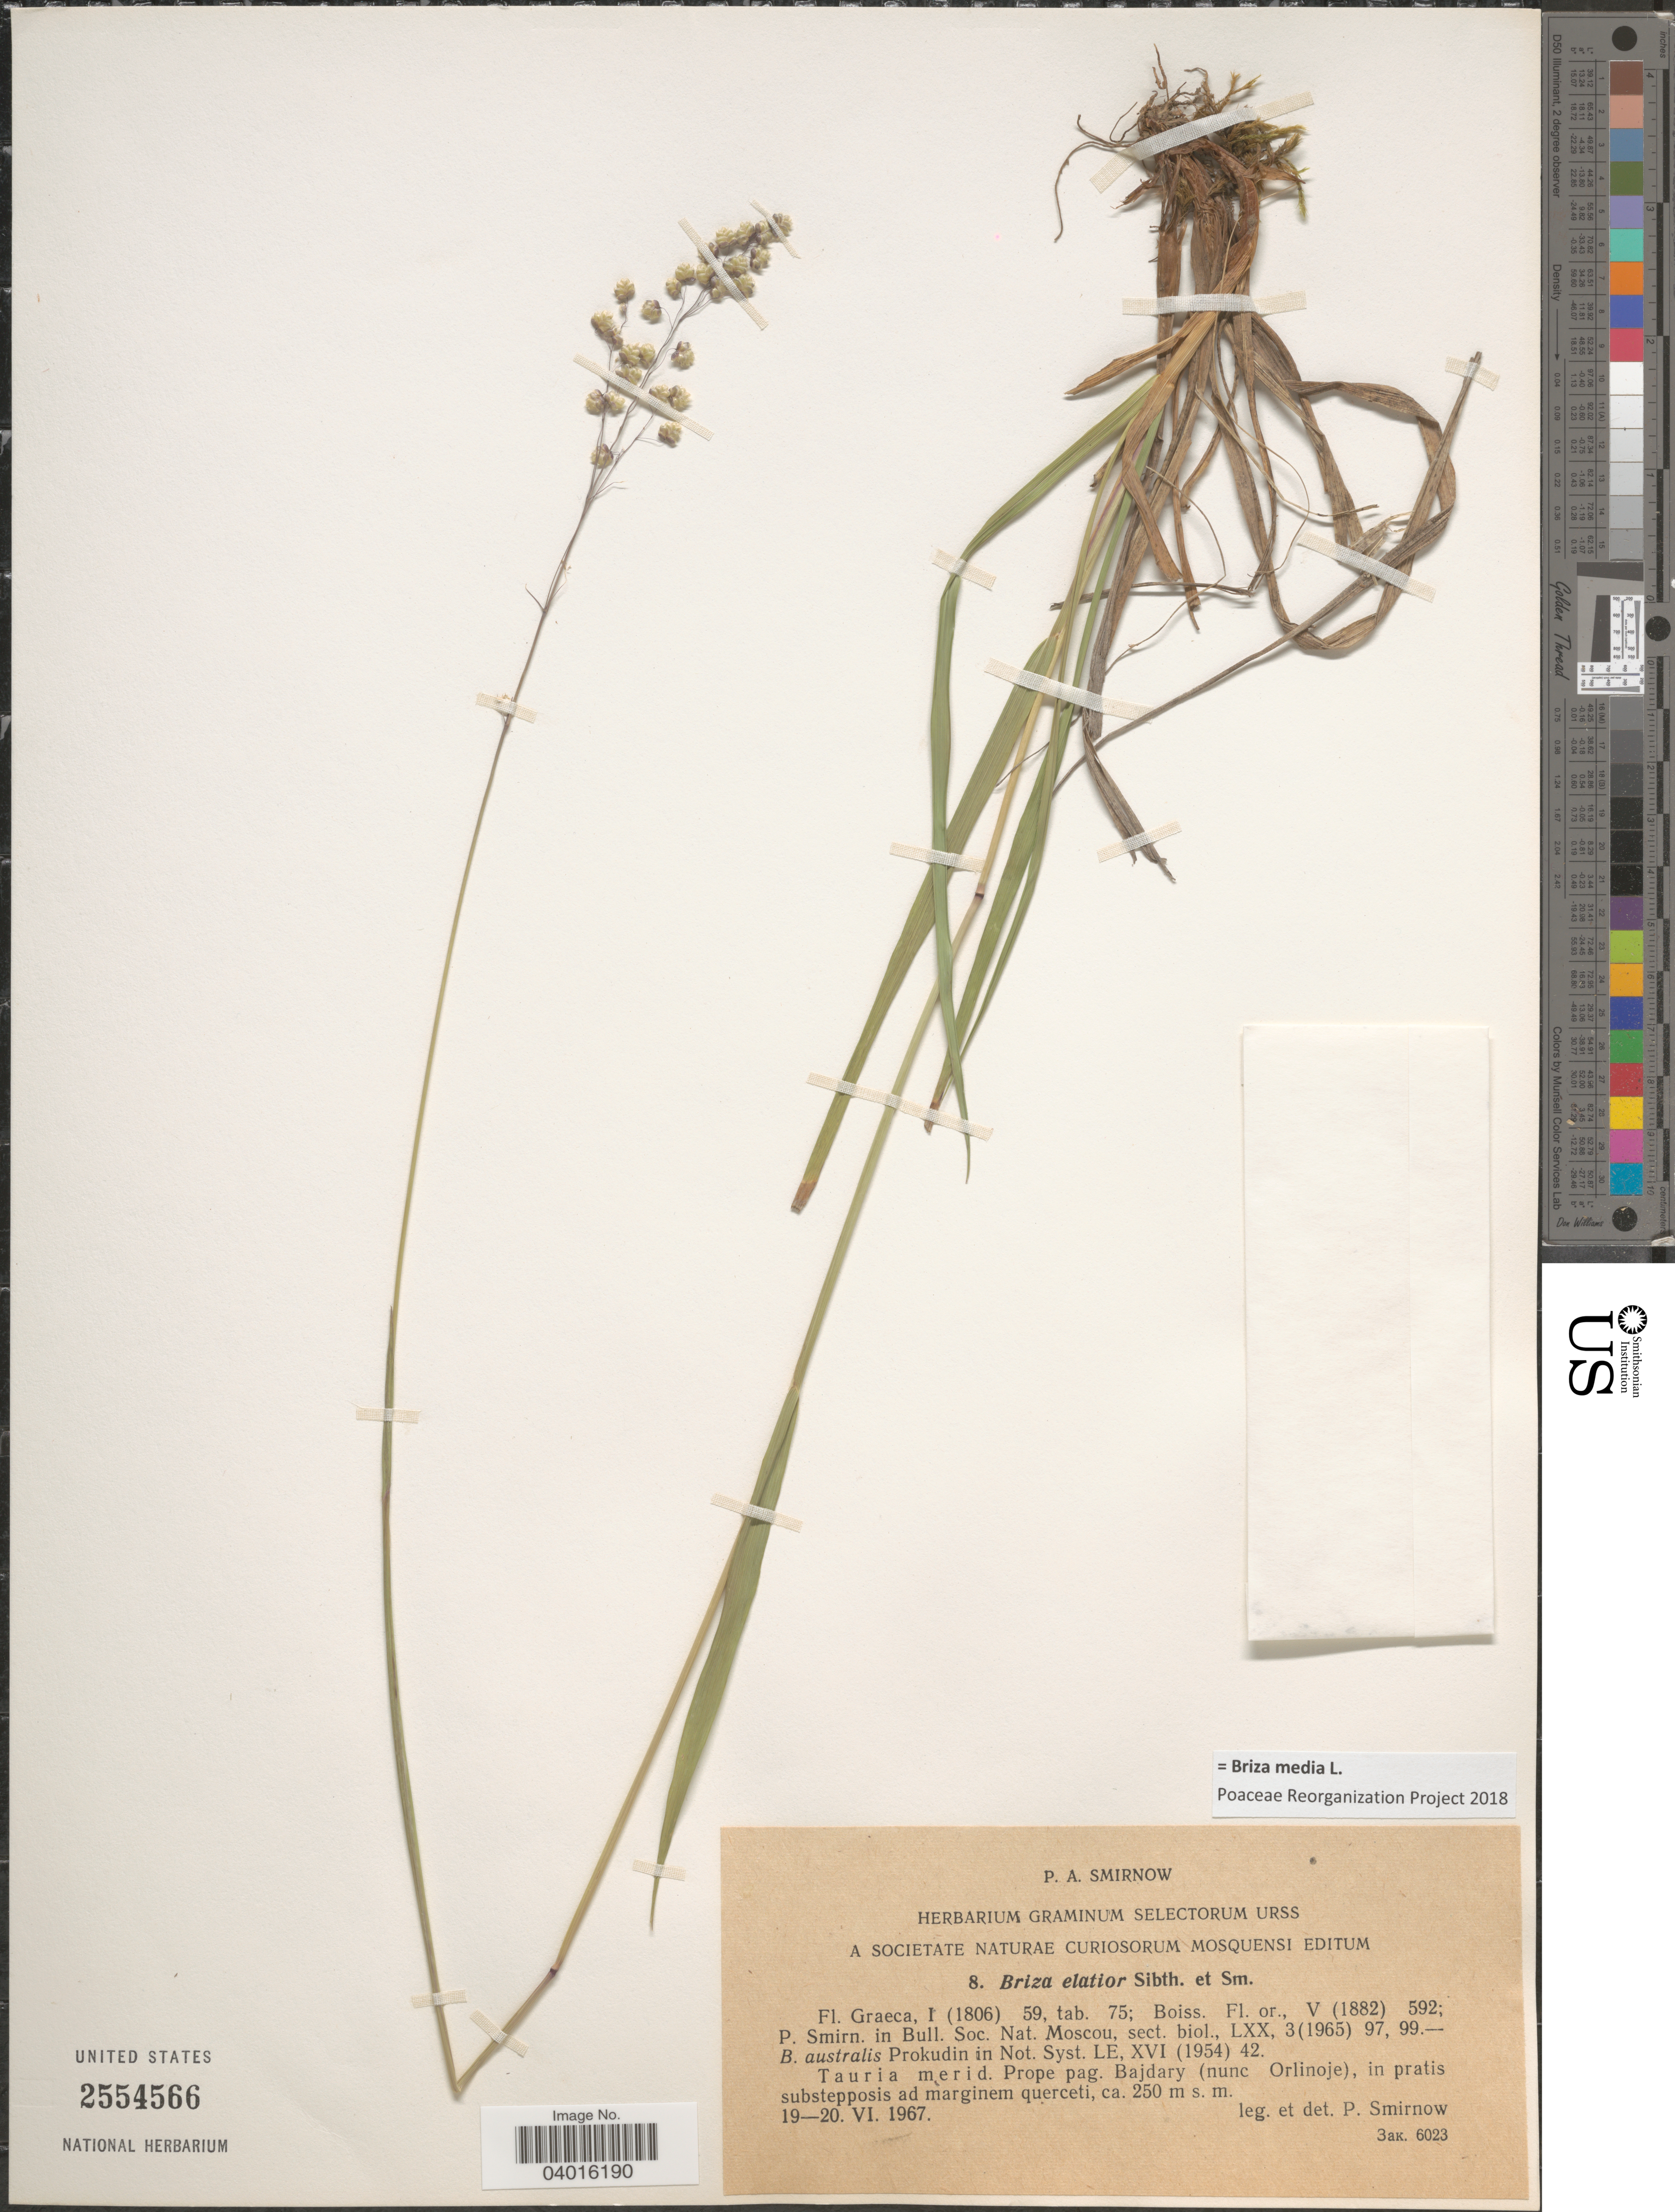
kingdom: Plantae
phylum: Tracheophyta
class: Liliopsida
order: Poales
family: Poaceae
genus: Briza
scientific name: Briza media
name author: L.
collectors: P. Smirnow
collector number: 8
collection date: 1967-06-19/1967-06-20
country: Kyrgyzstan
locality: Tauria merid. Prope pag. Bajdary (nunc Orlinoje), in pratis substepposis ad marginem querceti.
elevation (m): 250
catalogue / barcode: US 2554566